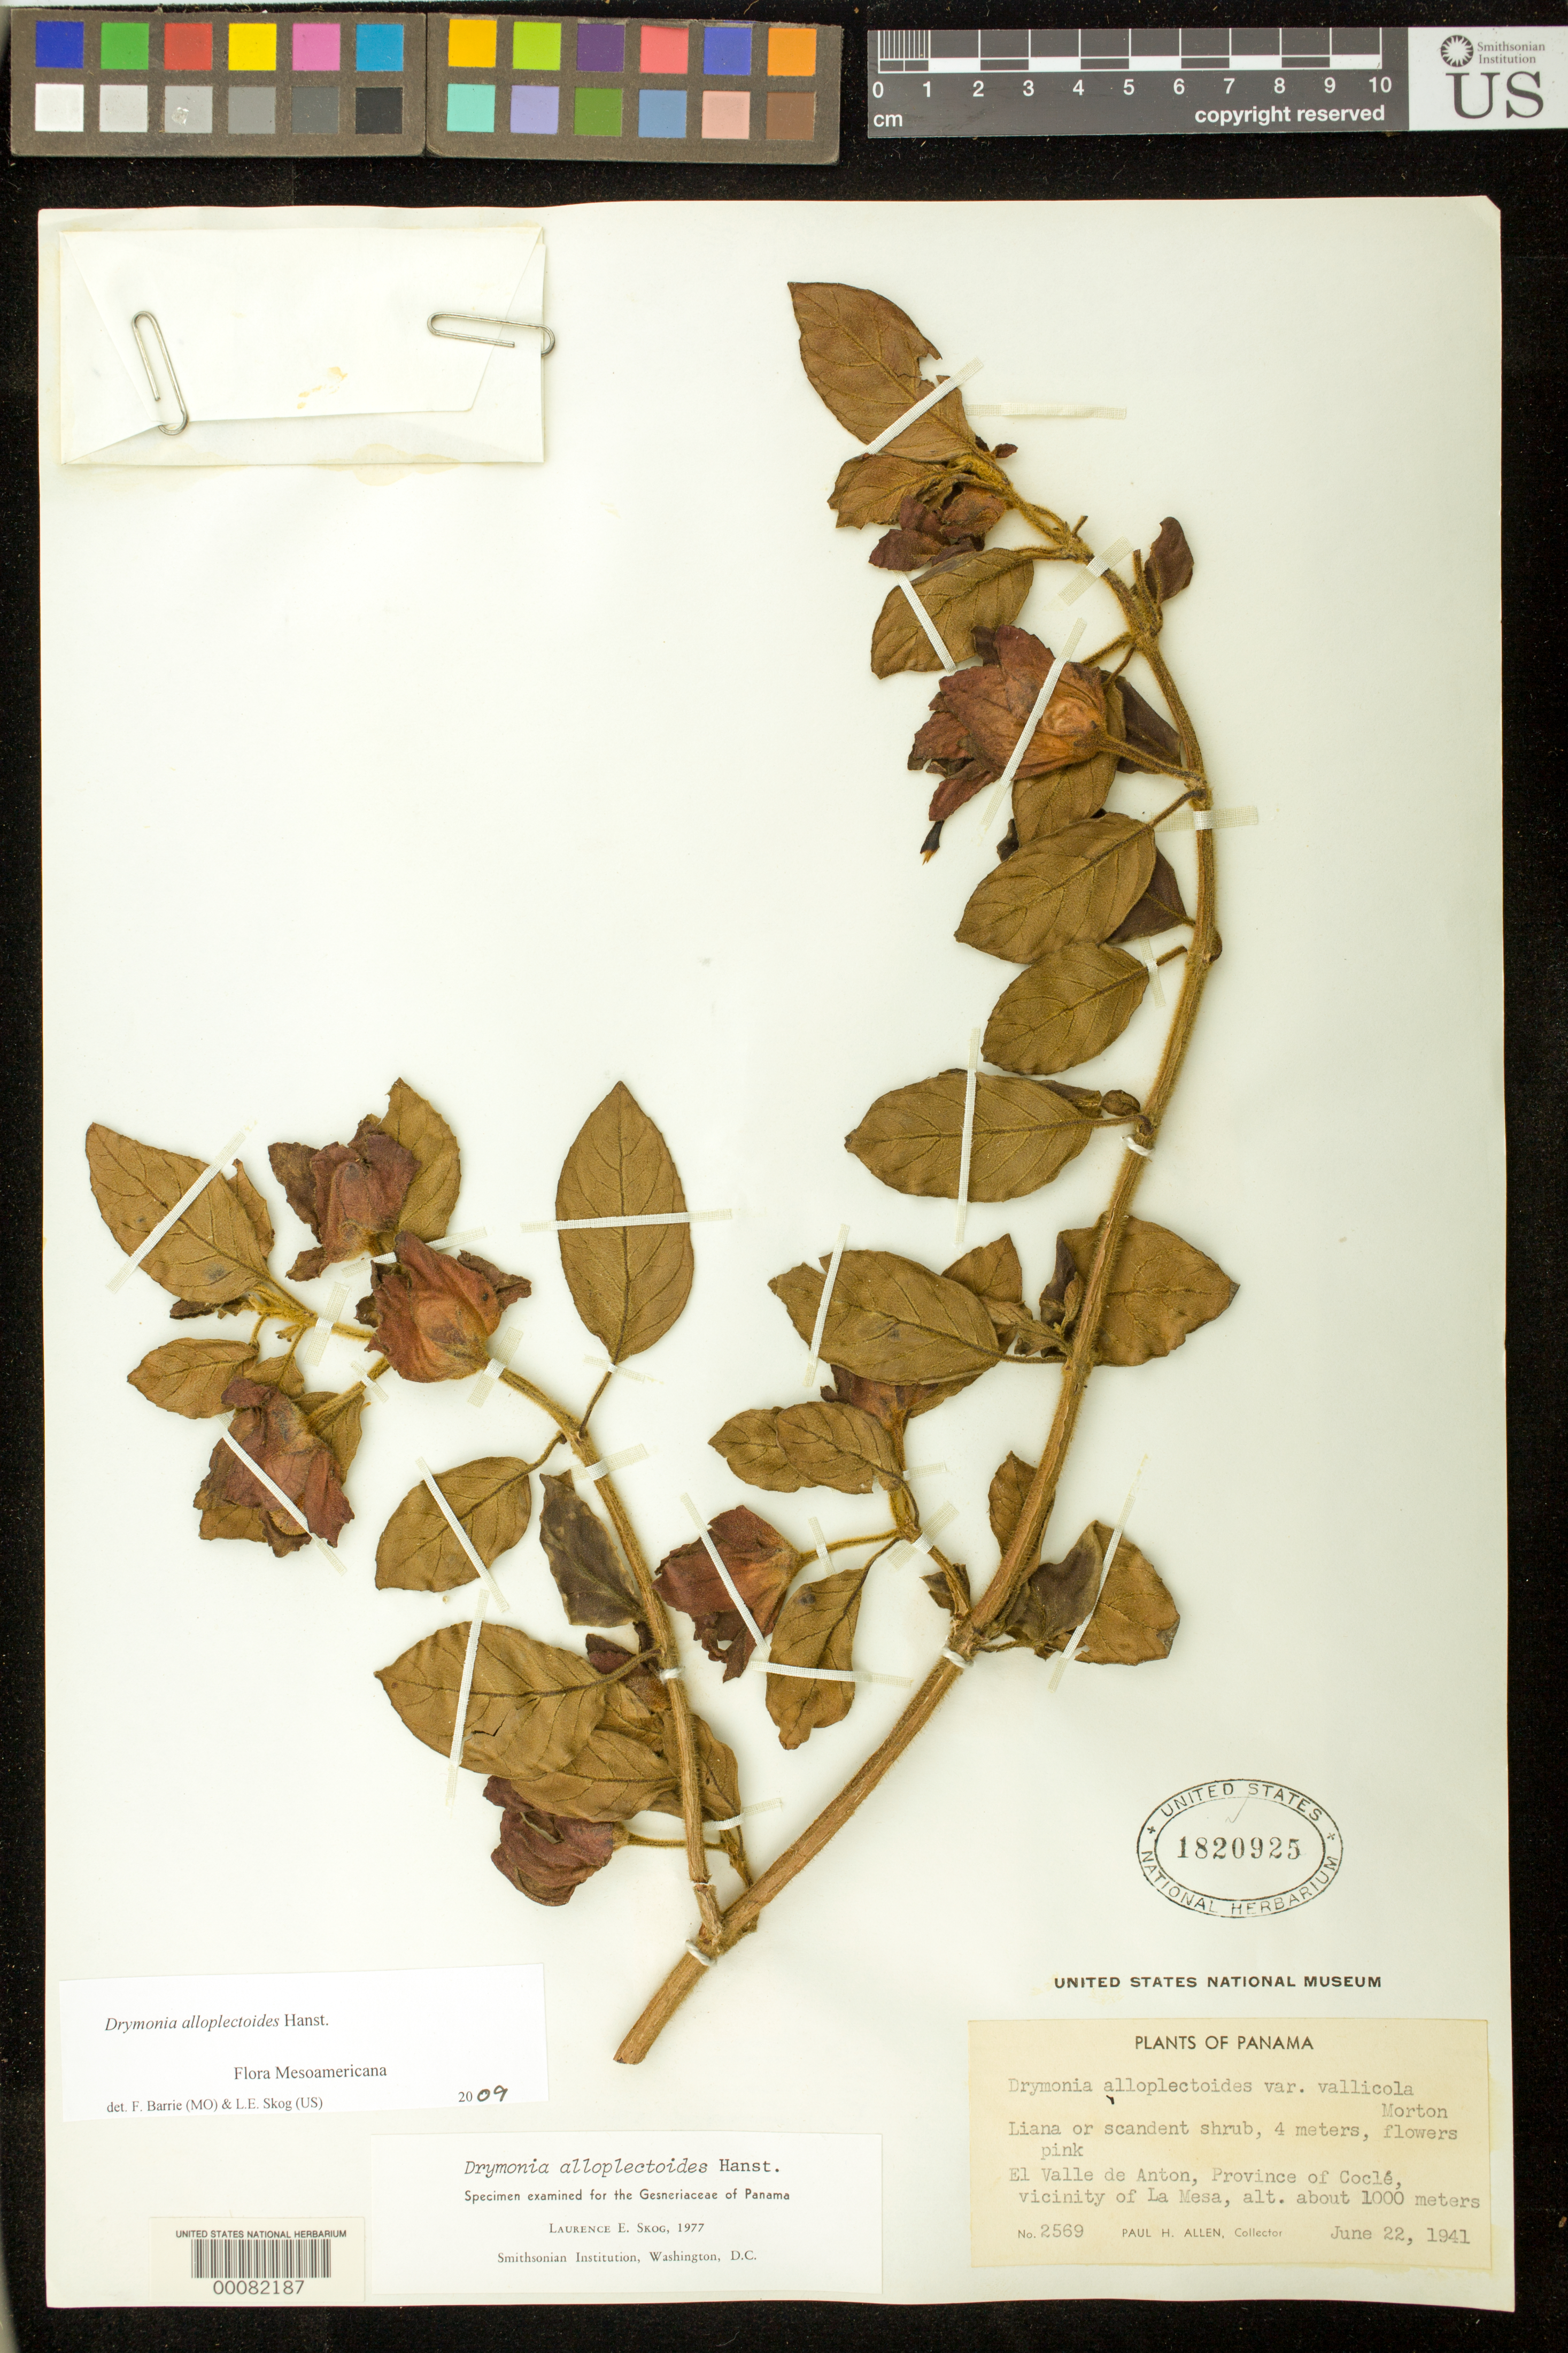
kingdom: Plantae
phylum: Tracheophyta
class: Magnoliopsida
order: Lamiales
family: Gesneriaceae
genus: Drymonia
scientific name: Drymonia alloplectoides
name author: Hanst.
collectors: P. H. Allen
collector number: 2569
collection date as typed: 22 Jun 1941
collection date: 1941-06-22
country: Panama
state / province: Coclé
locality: El Valle de Anton, vicinity of La Mesa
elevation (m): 1000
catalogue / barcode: US 1820925